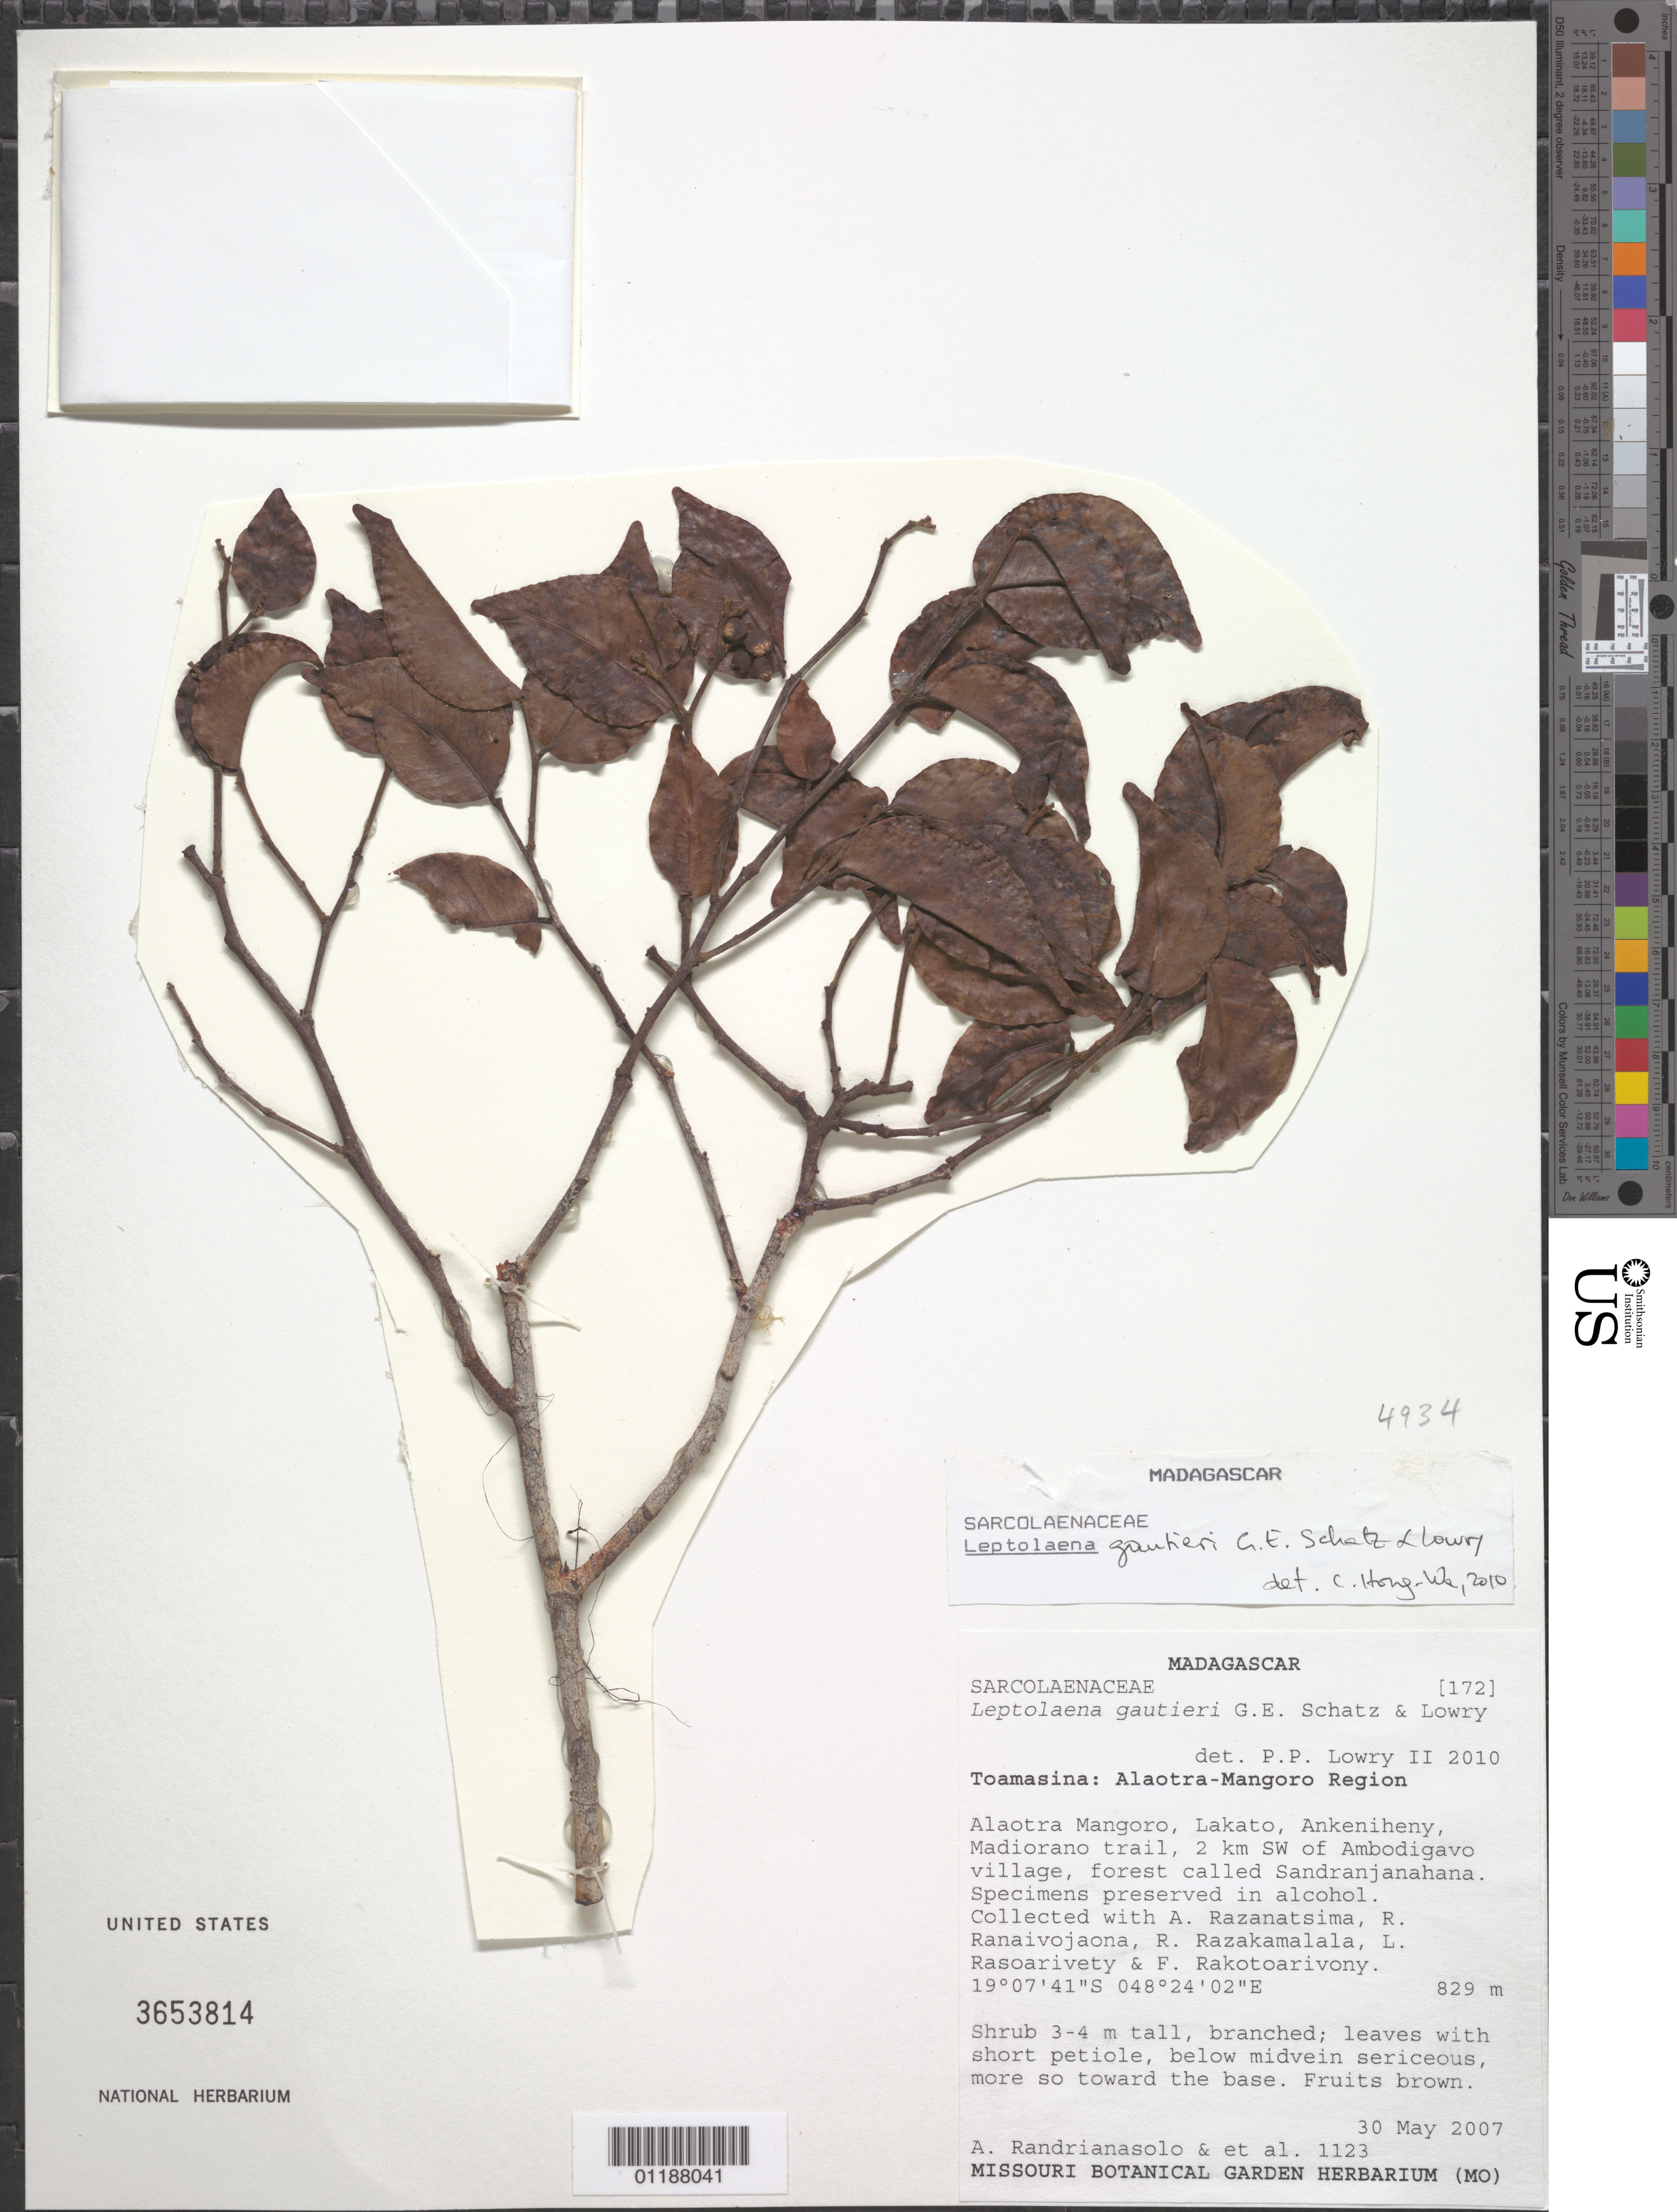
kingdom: Plantae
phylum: Tracheophyta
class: Magnoliopsida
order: Malvales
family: Sarcolaenaceae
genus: Leptolaena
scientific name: Leptolaena gautieri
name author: G.E. Schatz & Lowry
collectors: A. Randrianasolo, R. Ranaivojaona, R. Razakamalala, L. Rasoarivety & F. Rakotoarivony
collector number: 1123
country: Madagascar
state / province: Alaotra Mangoro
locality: Alaotra Mangoro, Lakato, Ankeniheny, Madiorano trail, SW of Ambodigavo village, orest called Sandranjanahana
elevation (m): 829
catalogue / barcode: US 3653814